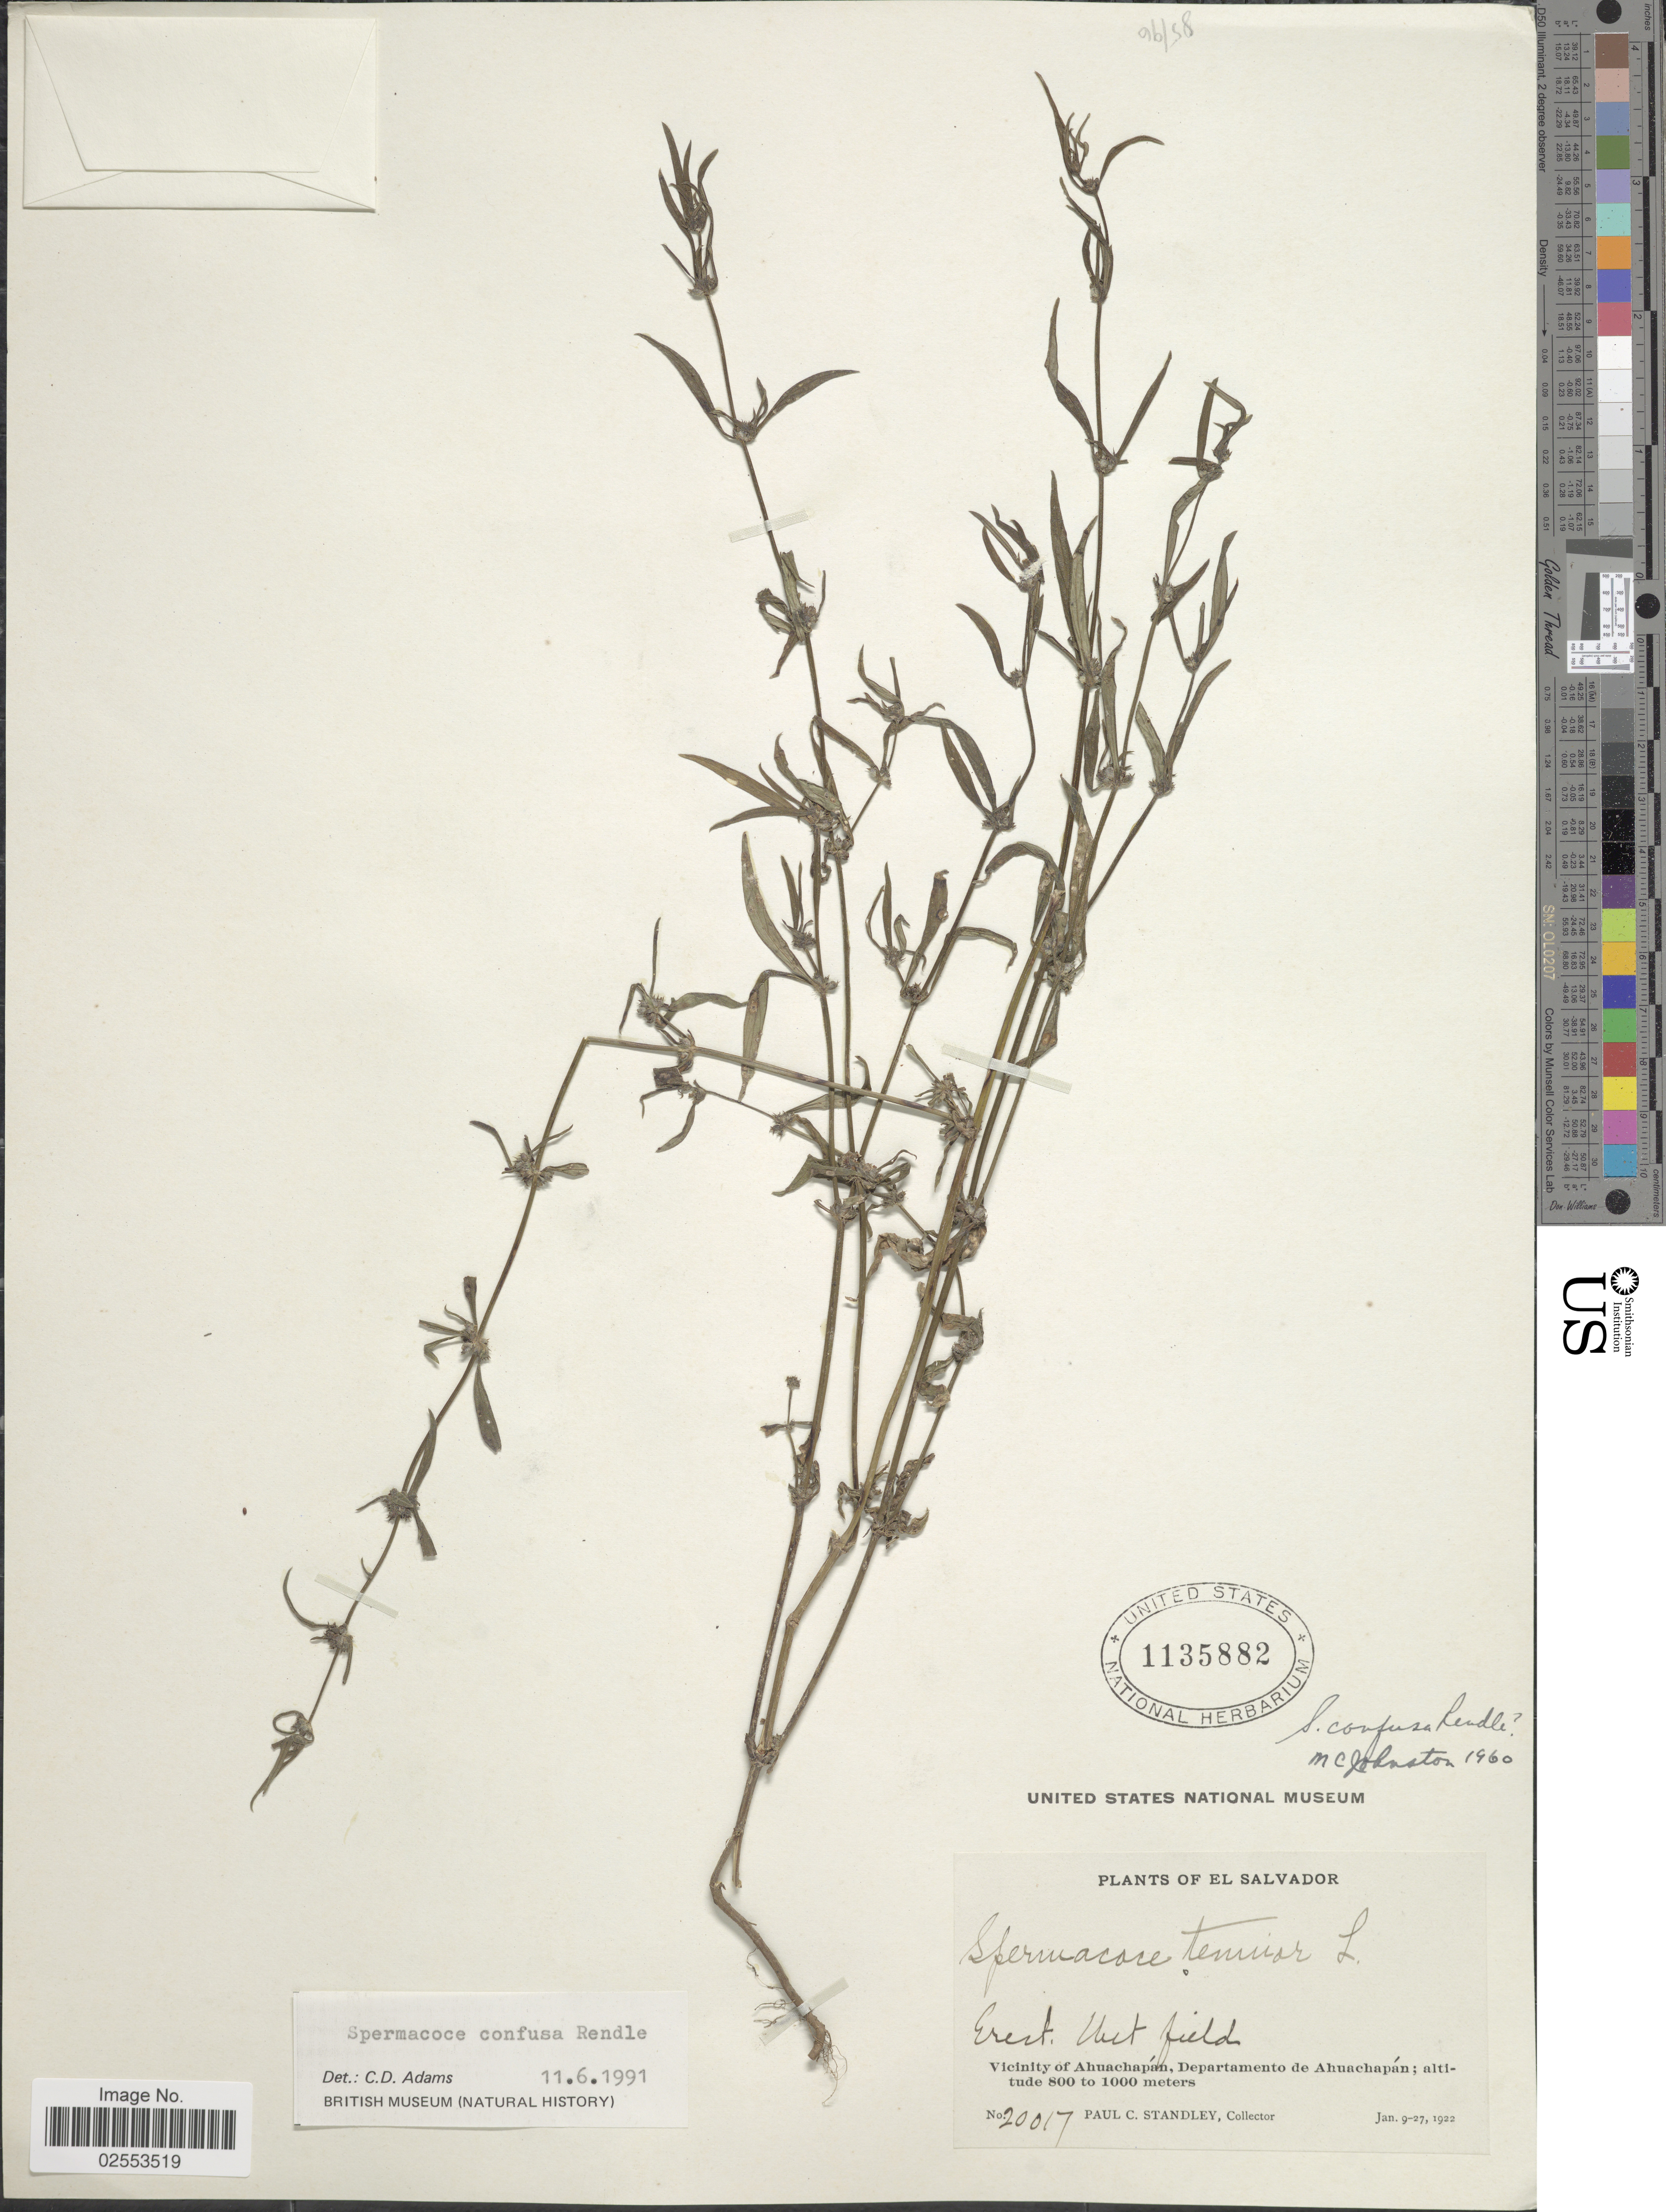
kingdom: Plantae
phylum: Tracheophyta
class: Magnoliopsida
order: Gentianales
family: Rubiaceae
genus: Spermacoce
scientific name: Spermacoce confusa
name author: Rendle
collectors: P. C. Standley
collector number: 20017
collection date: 1922-01-09/1922-01-27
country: El Salvador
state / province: Ahuachapan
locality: Vicinity of Ahuachapán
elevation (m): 800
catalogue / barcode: US 1135882